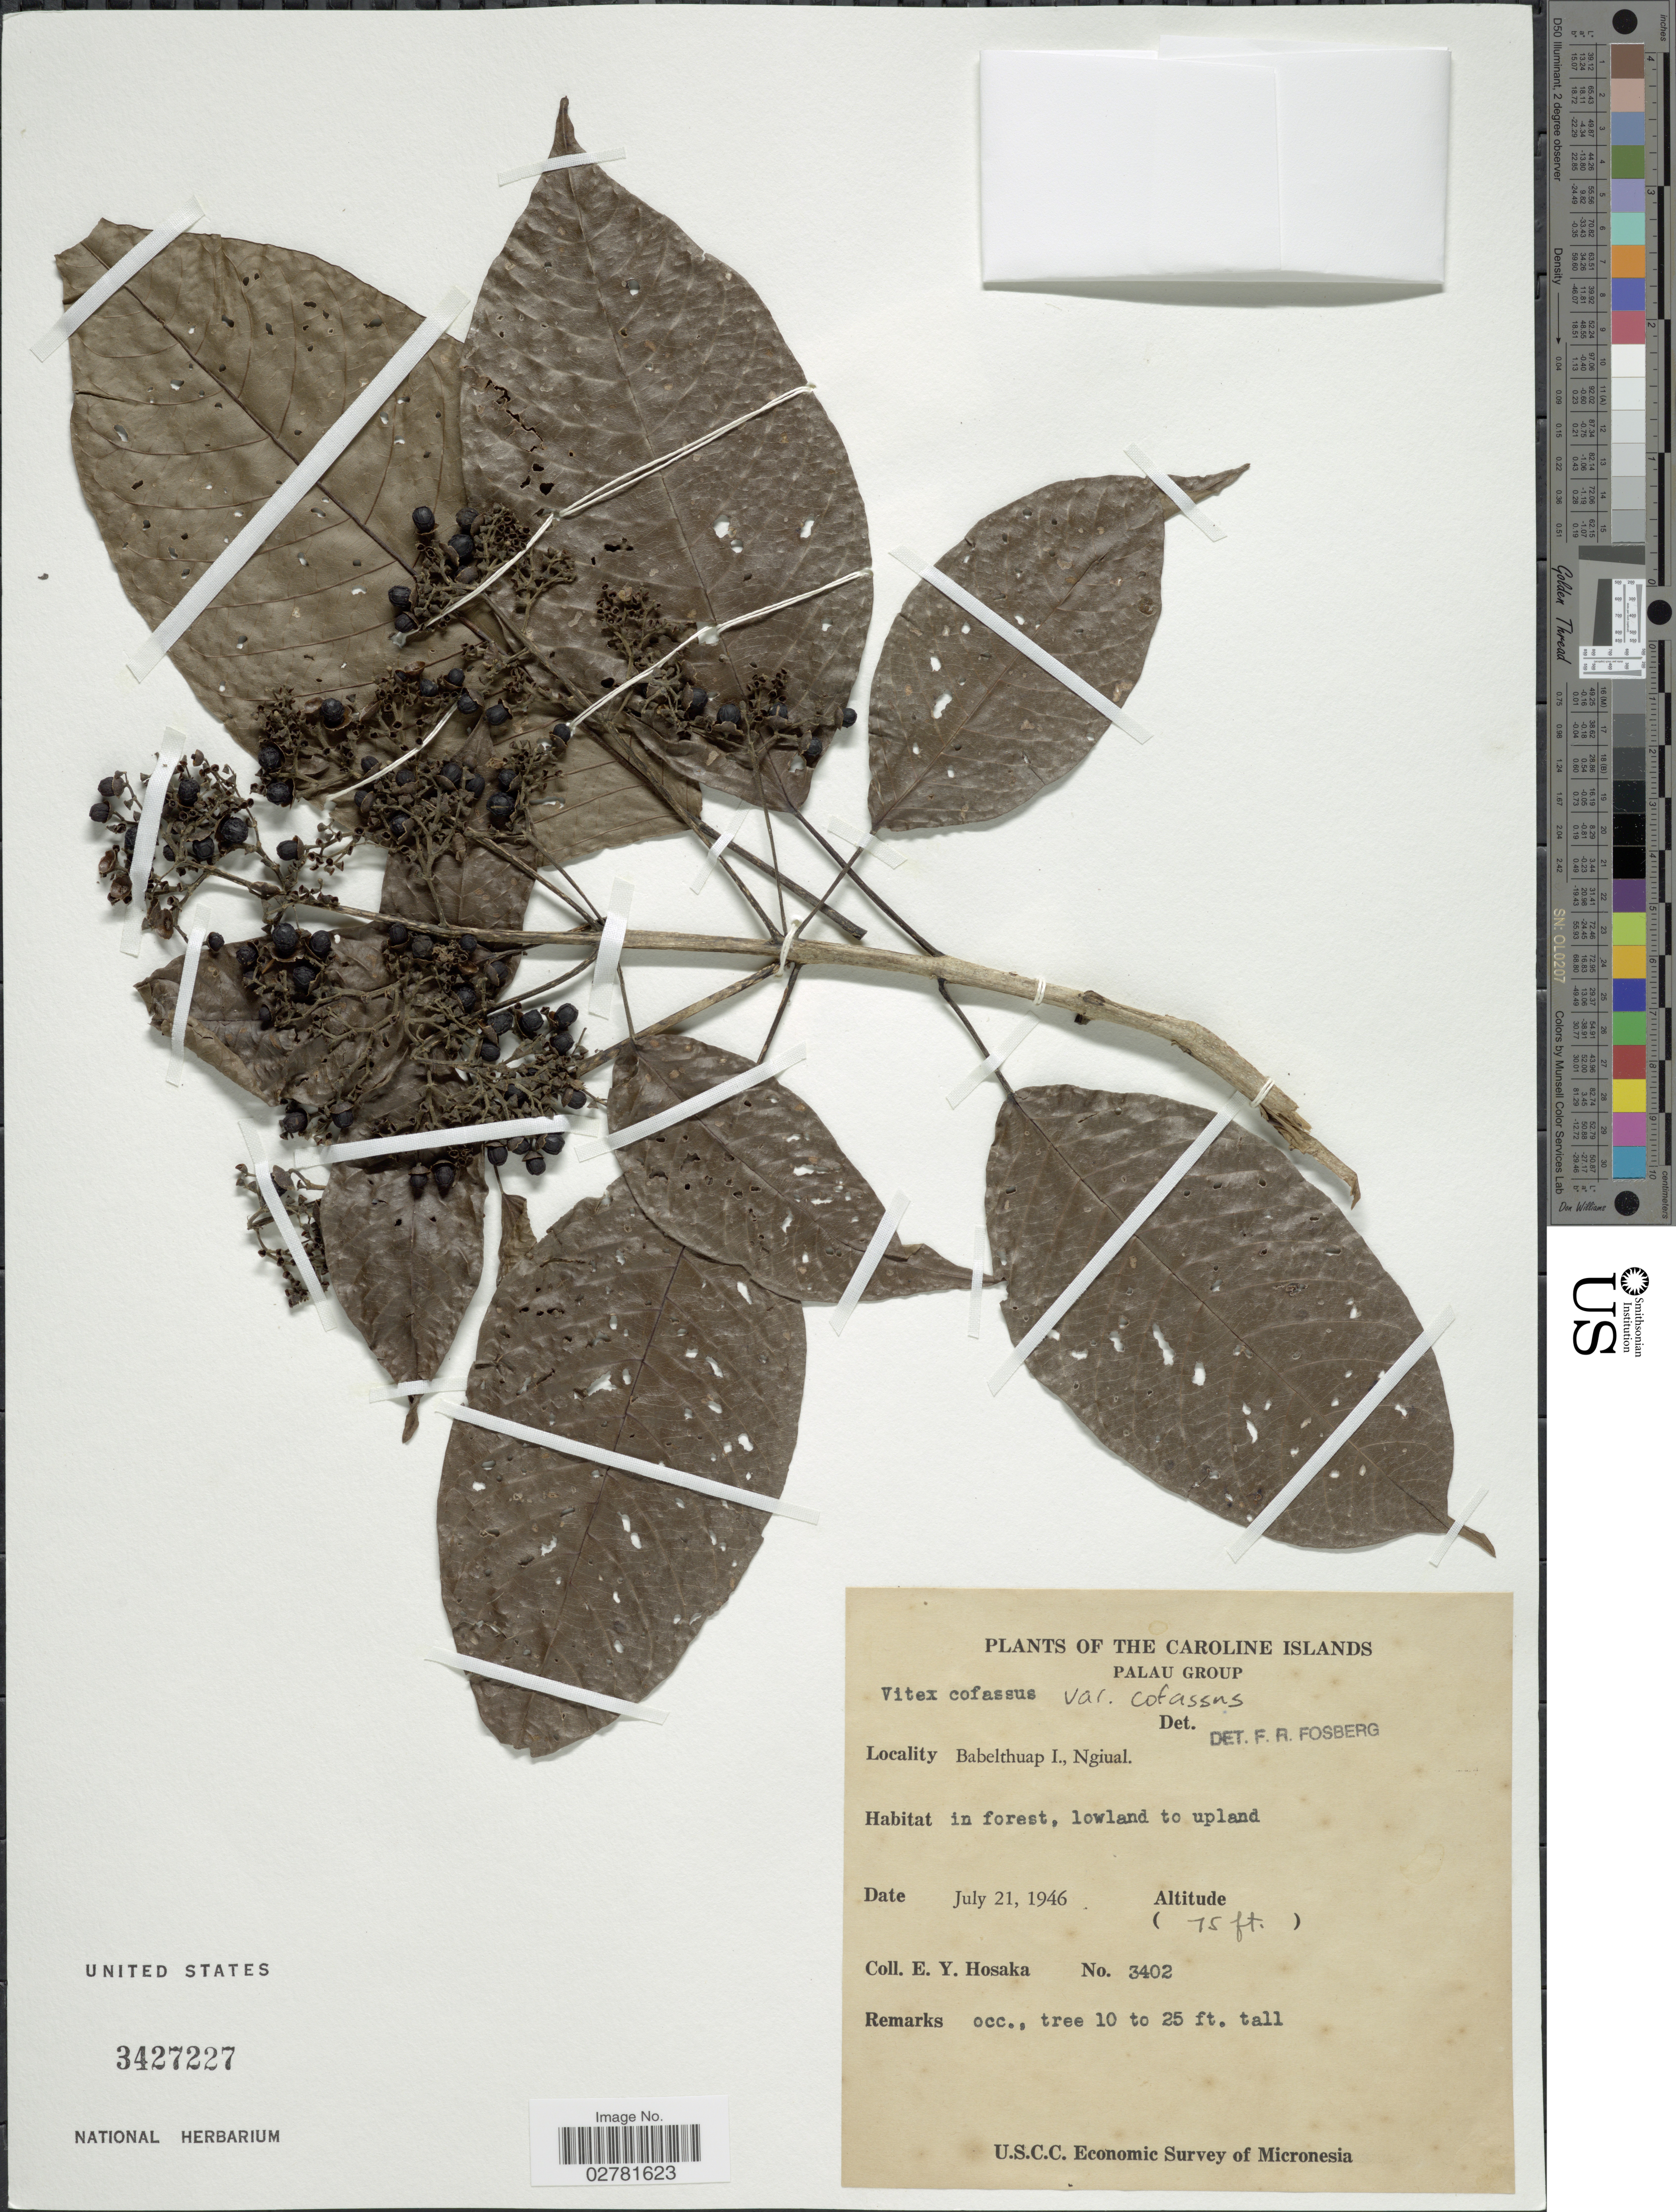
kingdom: Plantae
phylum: Tracheophyta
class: Magnoliopsida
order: Lamiales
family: Lamiaceae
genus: Vitex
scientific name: Vitex cofassus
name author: Reinw. ex Blume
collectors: E. Y. Hosaka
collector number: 3402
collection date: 1946-07-21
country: Palau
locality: The Caroline Islands. Palau Group. Babelthuap I., Ngiual.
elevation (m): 23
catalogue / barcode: US 3427227